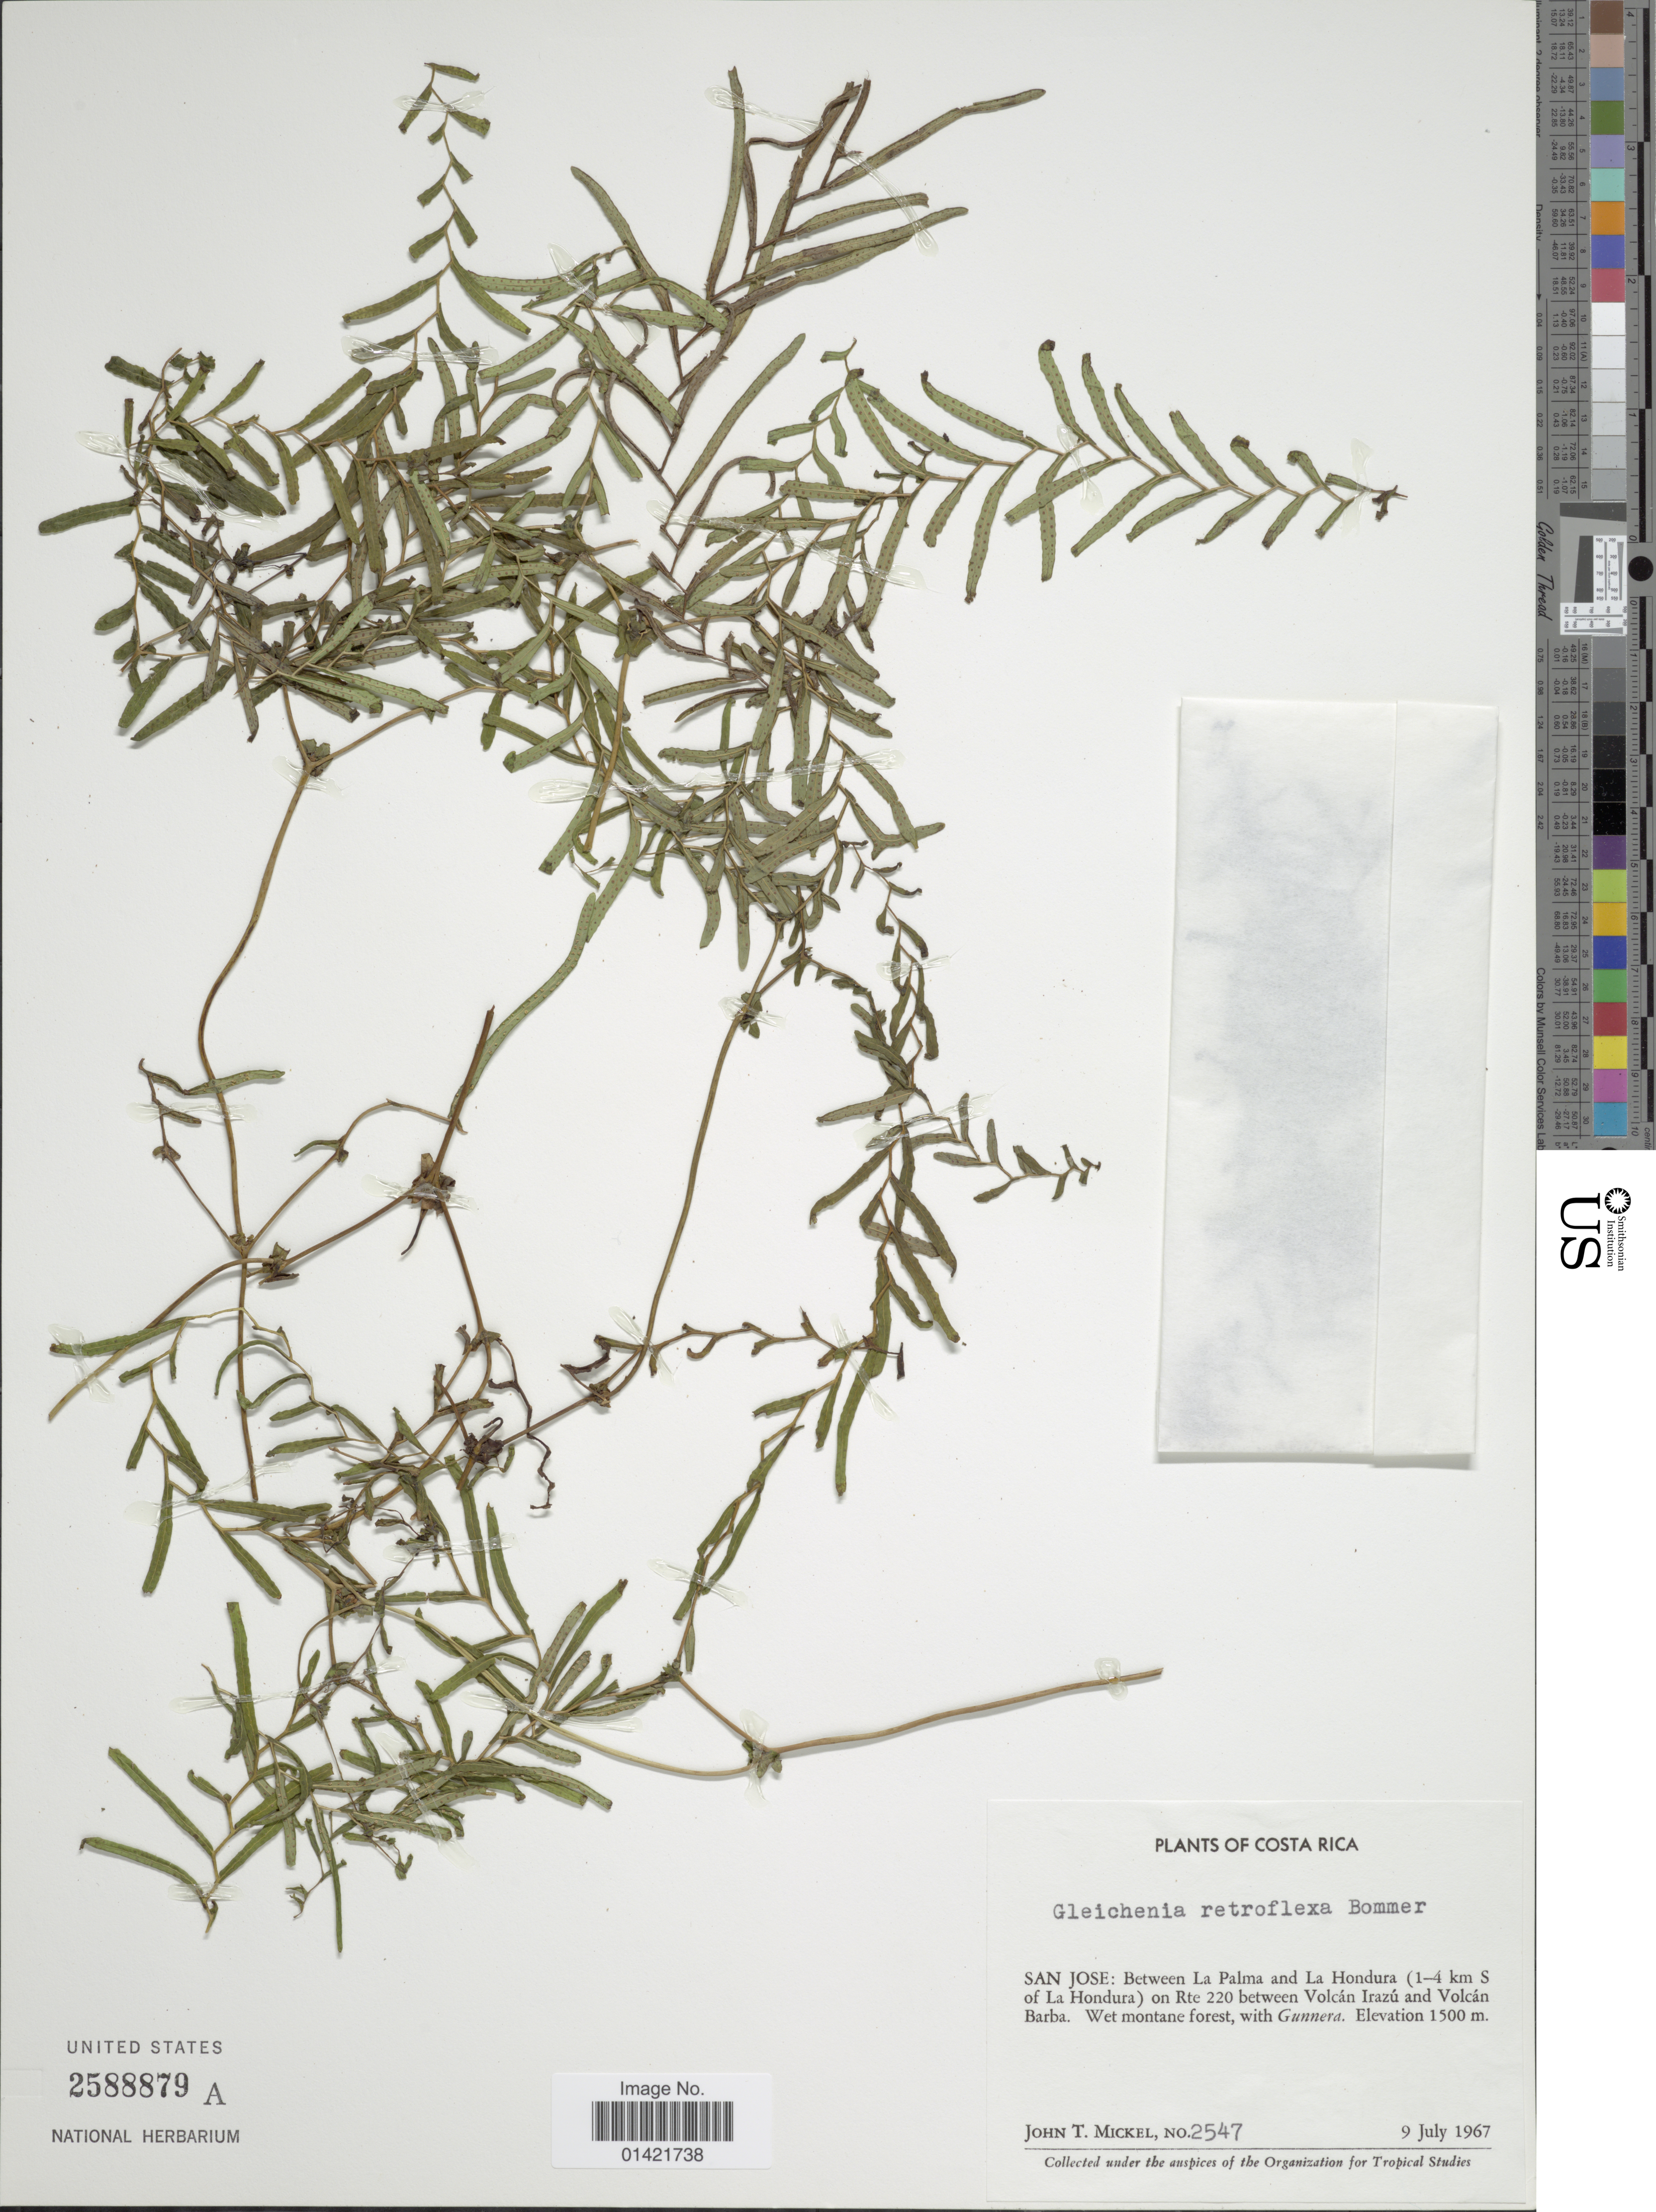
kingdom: Plantae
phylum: Tracheophyta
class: Polypodiopsida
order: Gleicheniales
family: Gleicheniaceae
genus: Sticherus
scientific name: Sticherus retroflexus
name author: (Bornm. ex Christ) Copel.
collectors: J. T. Mickel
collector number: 2547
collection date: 1967-07-09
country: Costa Rica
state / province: San José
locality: Between La Palma and La Hondura (1-4 km S of La Hondura) on Rte 220 between Volcan Irazu and Volcan Barba.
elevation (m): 1500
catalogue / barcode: US 2588879A